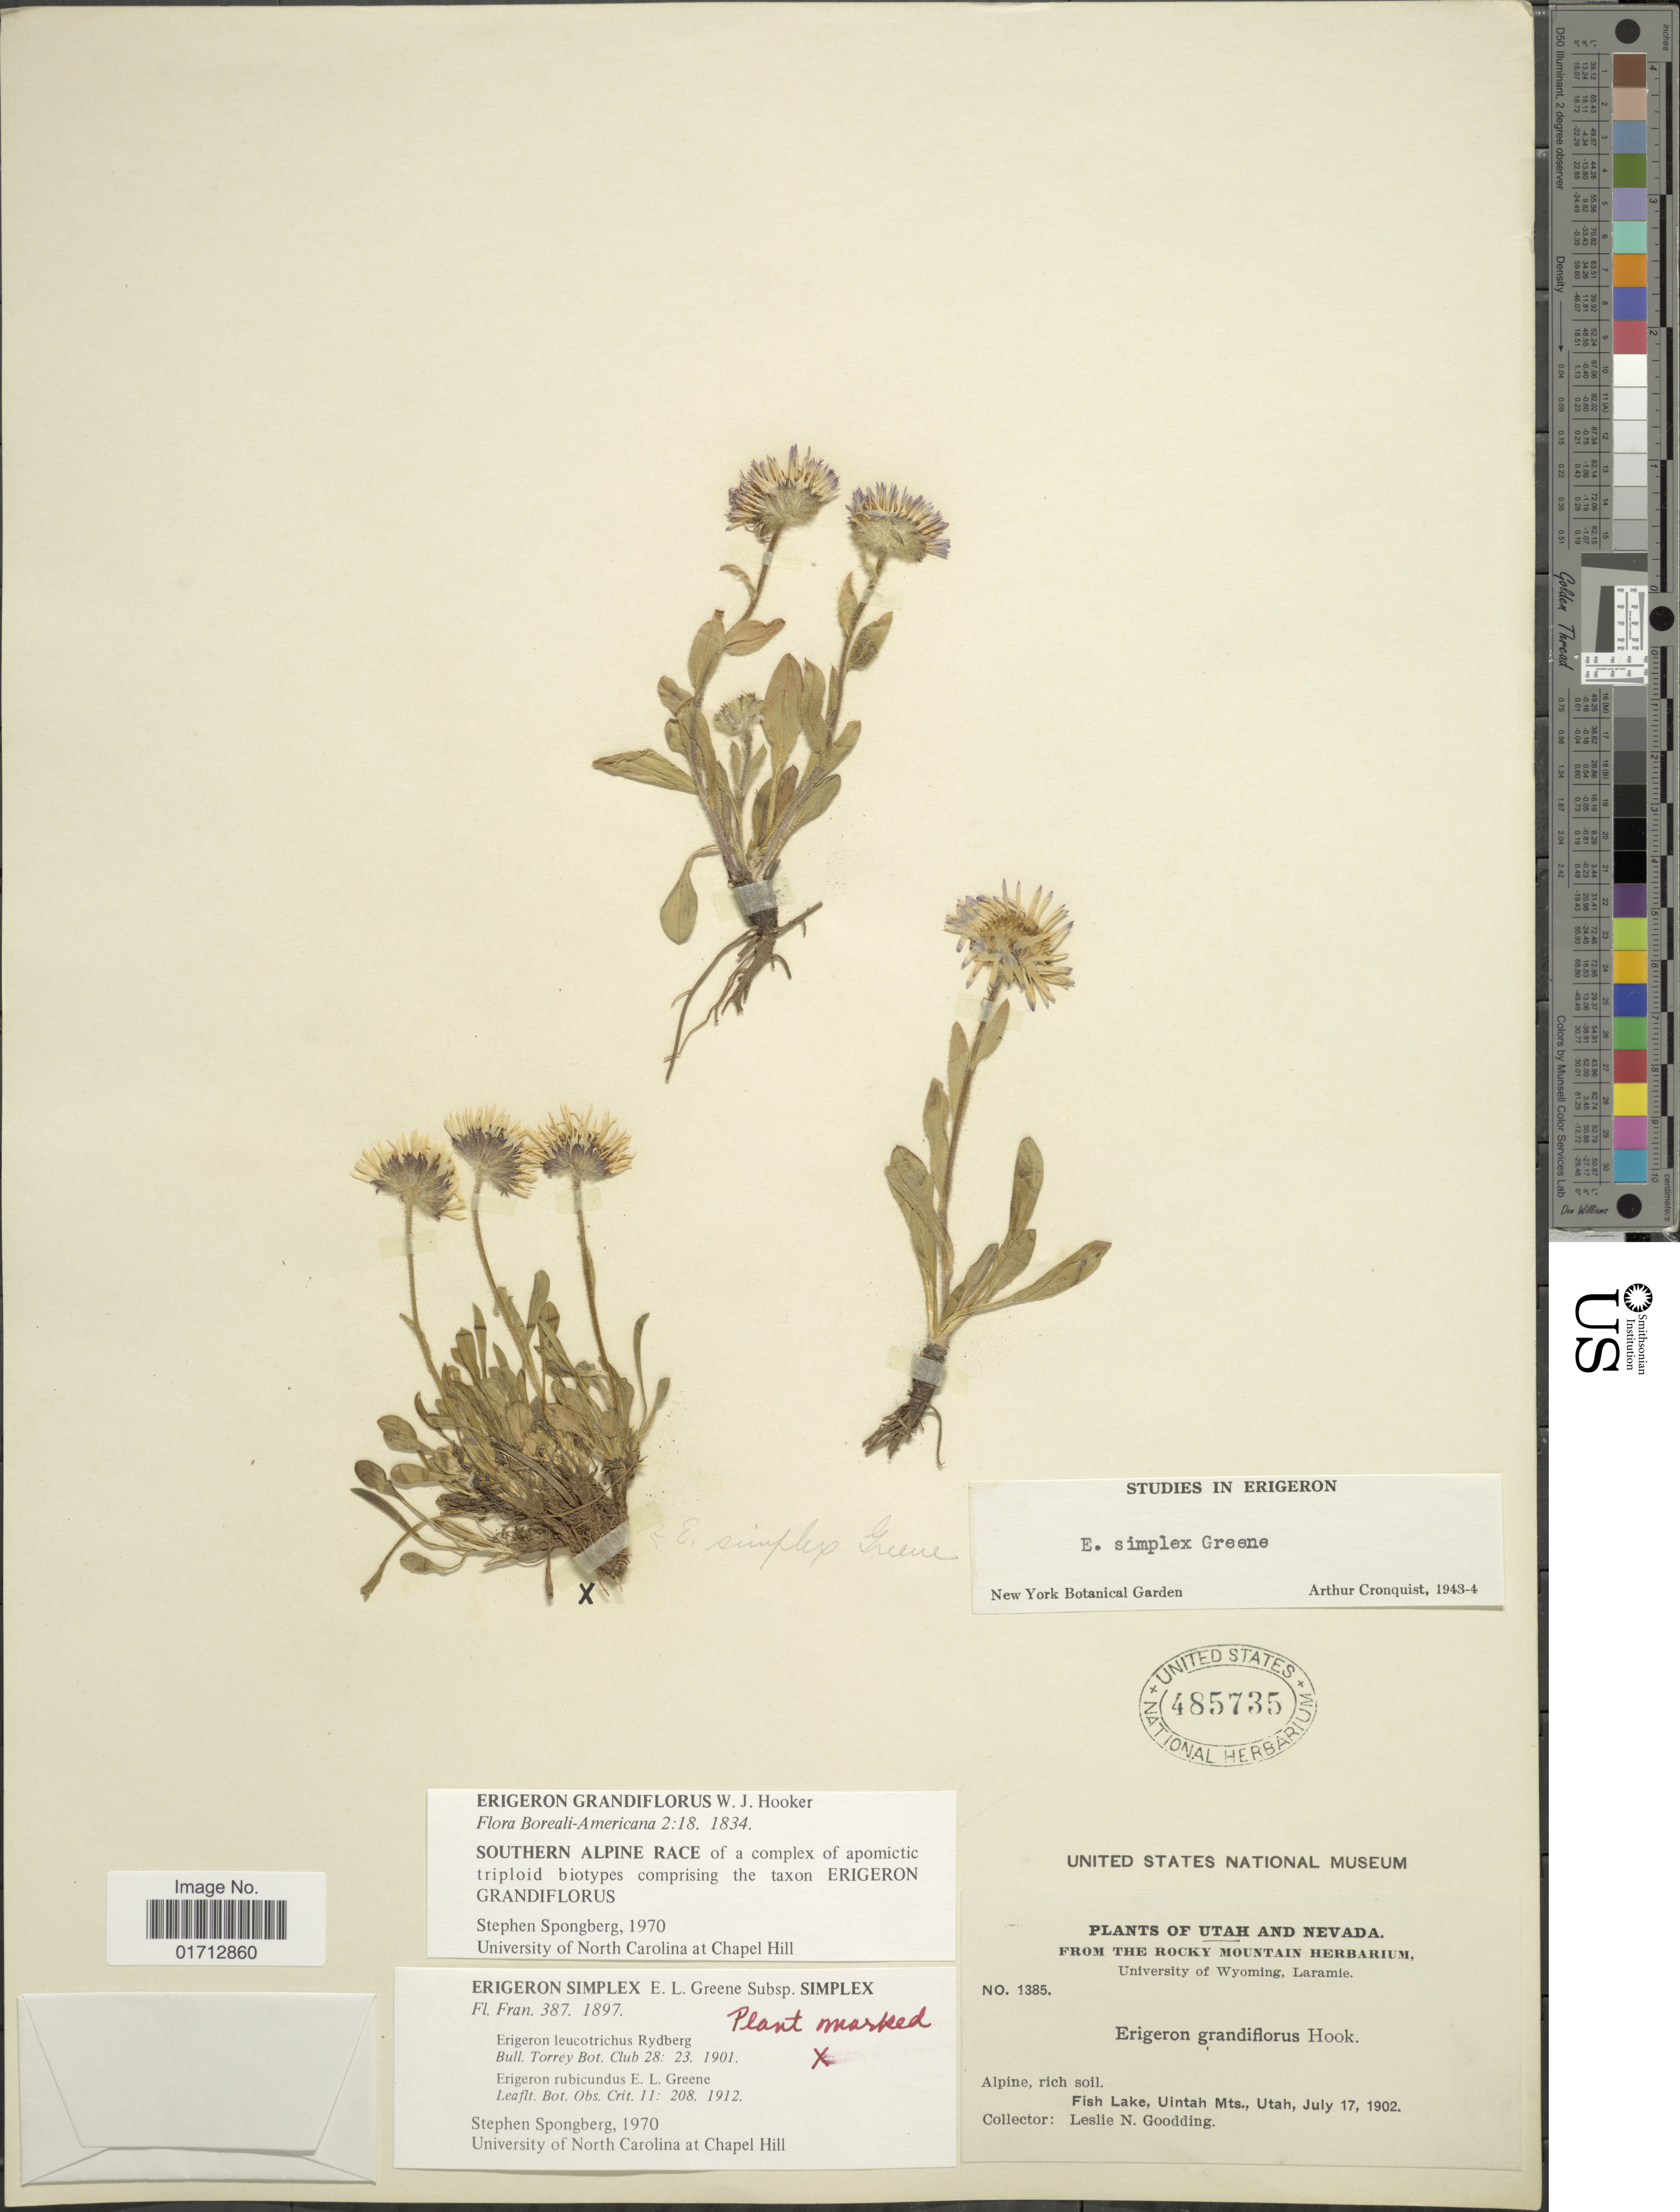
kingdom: Plantae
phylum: Tracheophyta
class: Magnoliopsida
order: Asterales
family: Asteraceae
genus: Erigeron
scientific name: Erigeron grandiflorus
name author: Hook.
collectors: L. N. Goodding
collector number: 1385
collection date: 1902-07-17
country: United States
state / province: Utah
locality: Fish Lake, Uintah Mts.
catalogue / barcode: US 485735